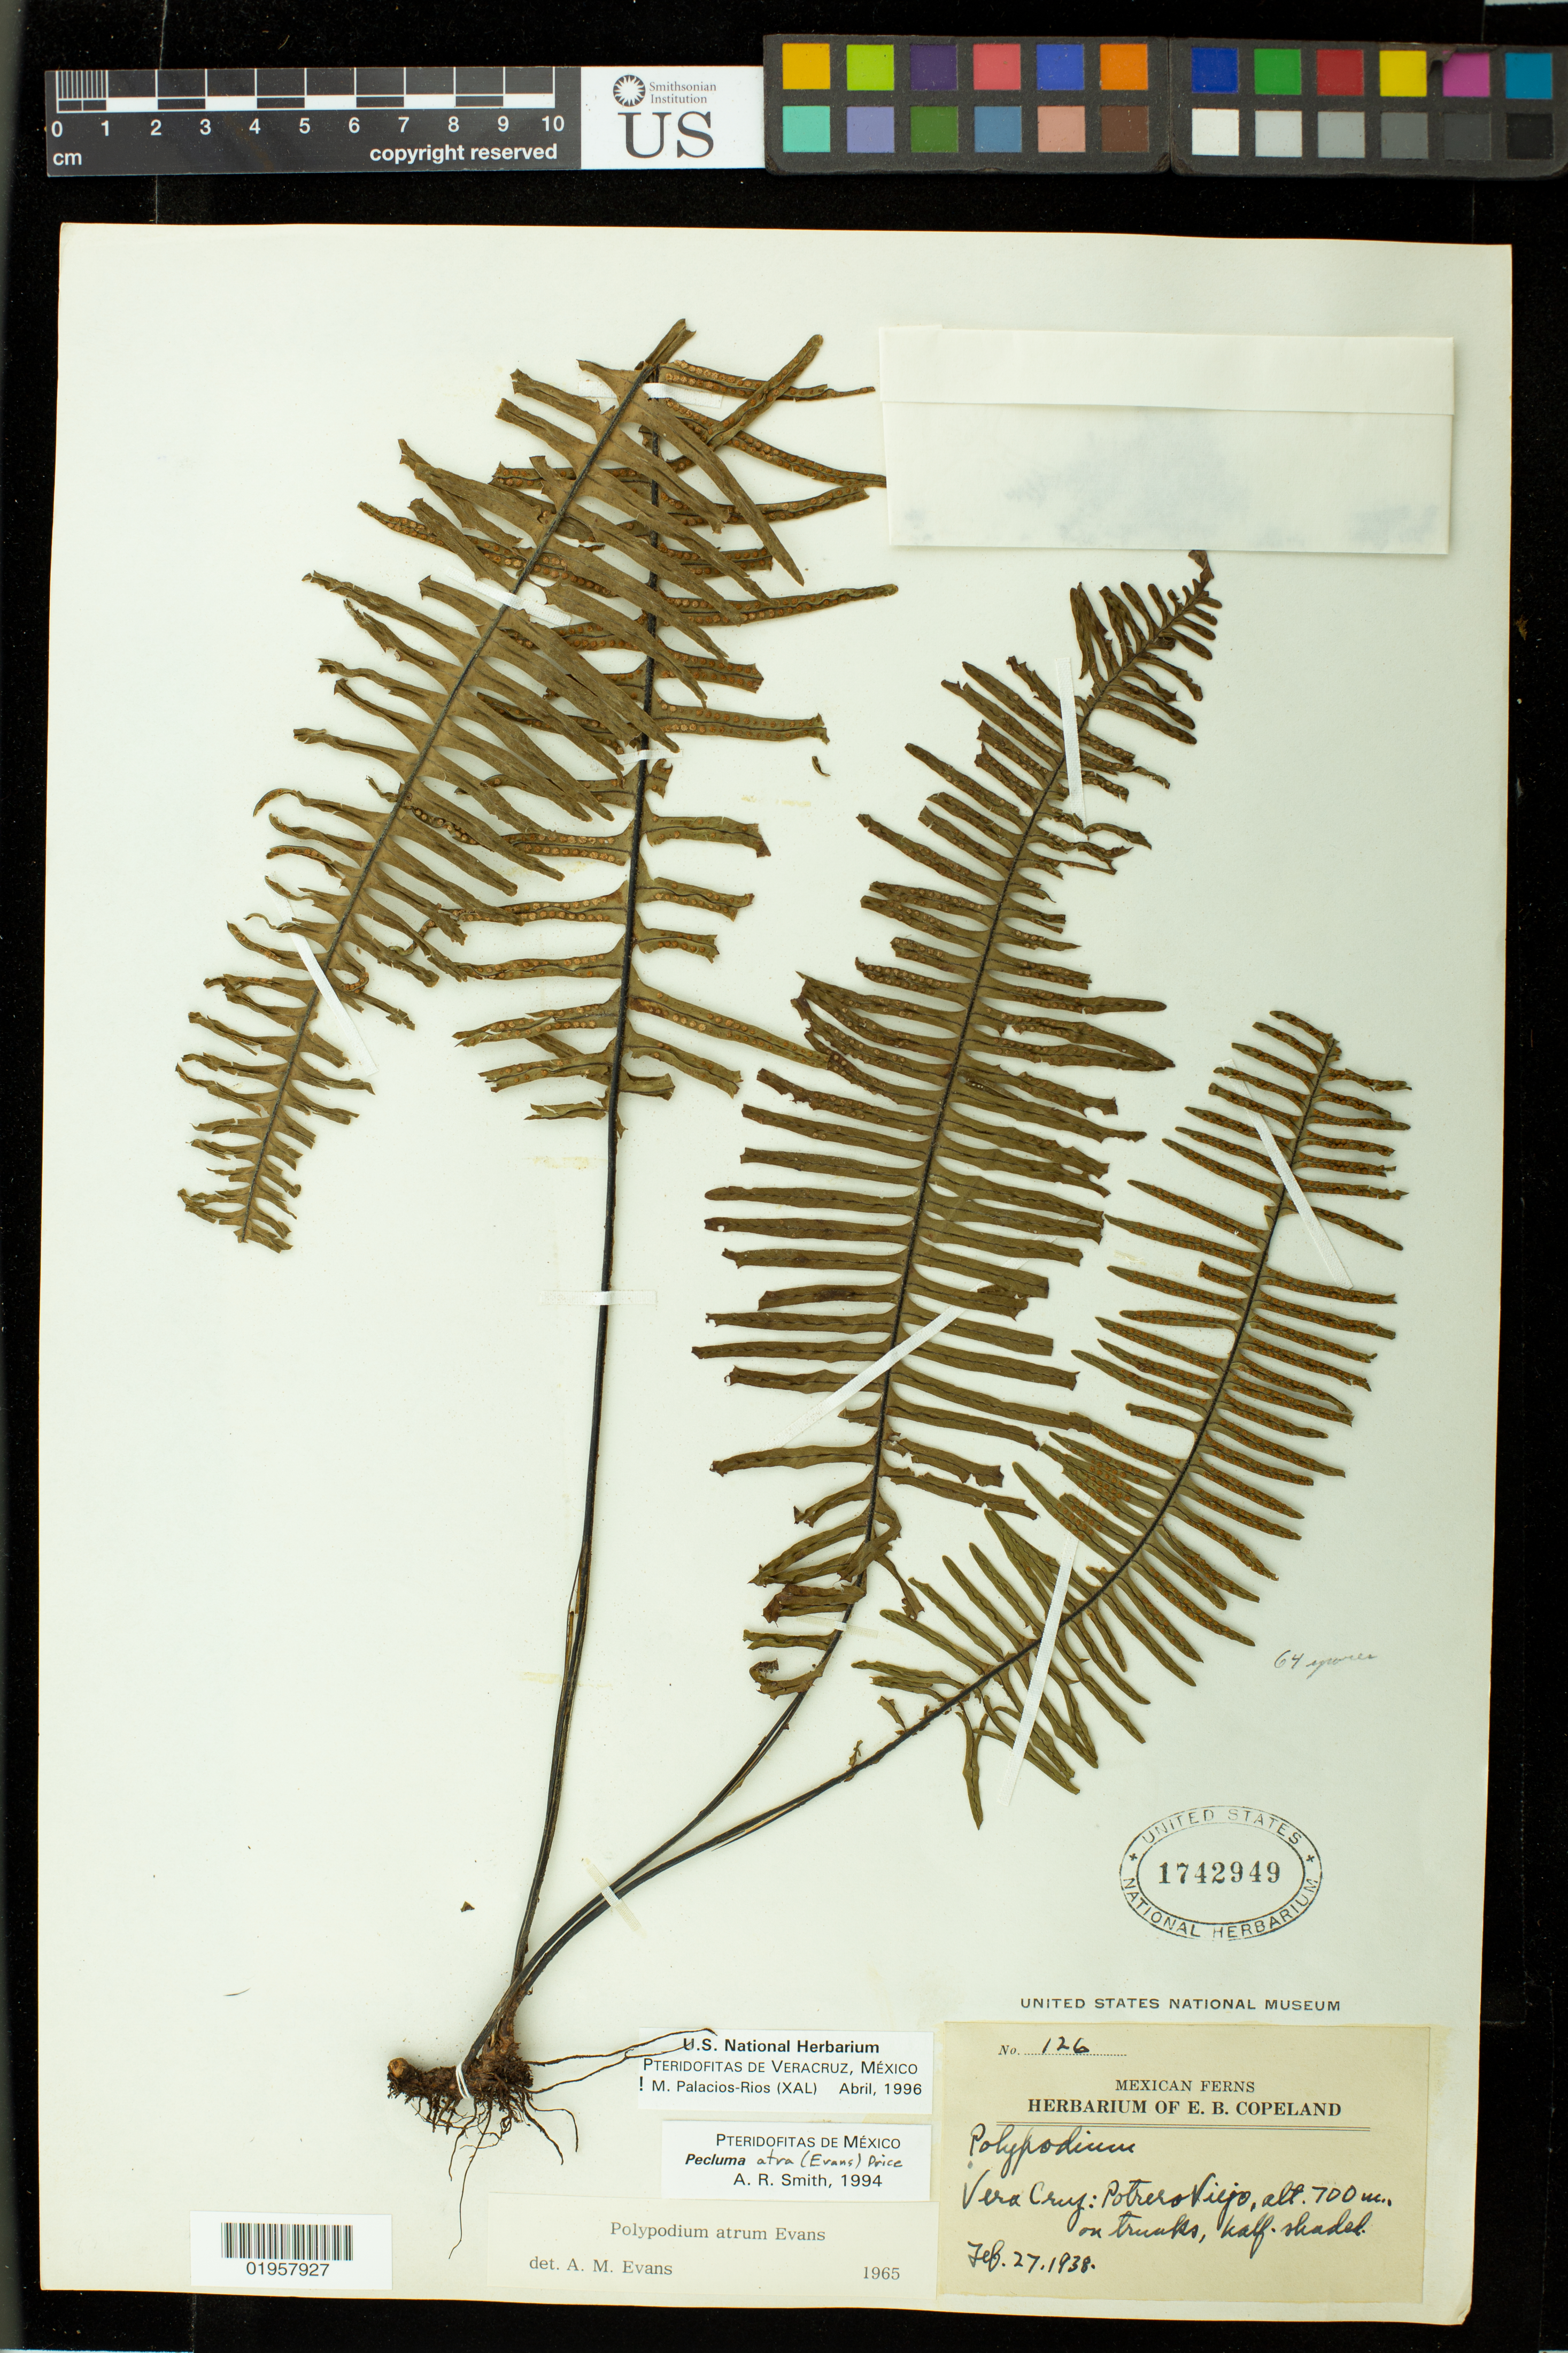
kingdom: Plantae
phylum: Tracheophyta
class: Polypodiopsida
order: Polypodiales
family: Polypodiaceae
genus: Pecluma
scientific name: Pecluma atra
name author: (Rosenst.) M.G. Price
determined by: Palacios-Rios, M.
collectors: ex herb. E. B. Copeland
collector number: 126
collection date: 1938-02-27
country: Mexico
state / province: Veracruz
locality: Potrero Viejo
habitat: On trunks, half shaded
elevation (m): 700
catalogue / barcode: US 1742949